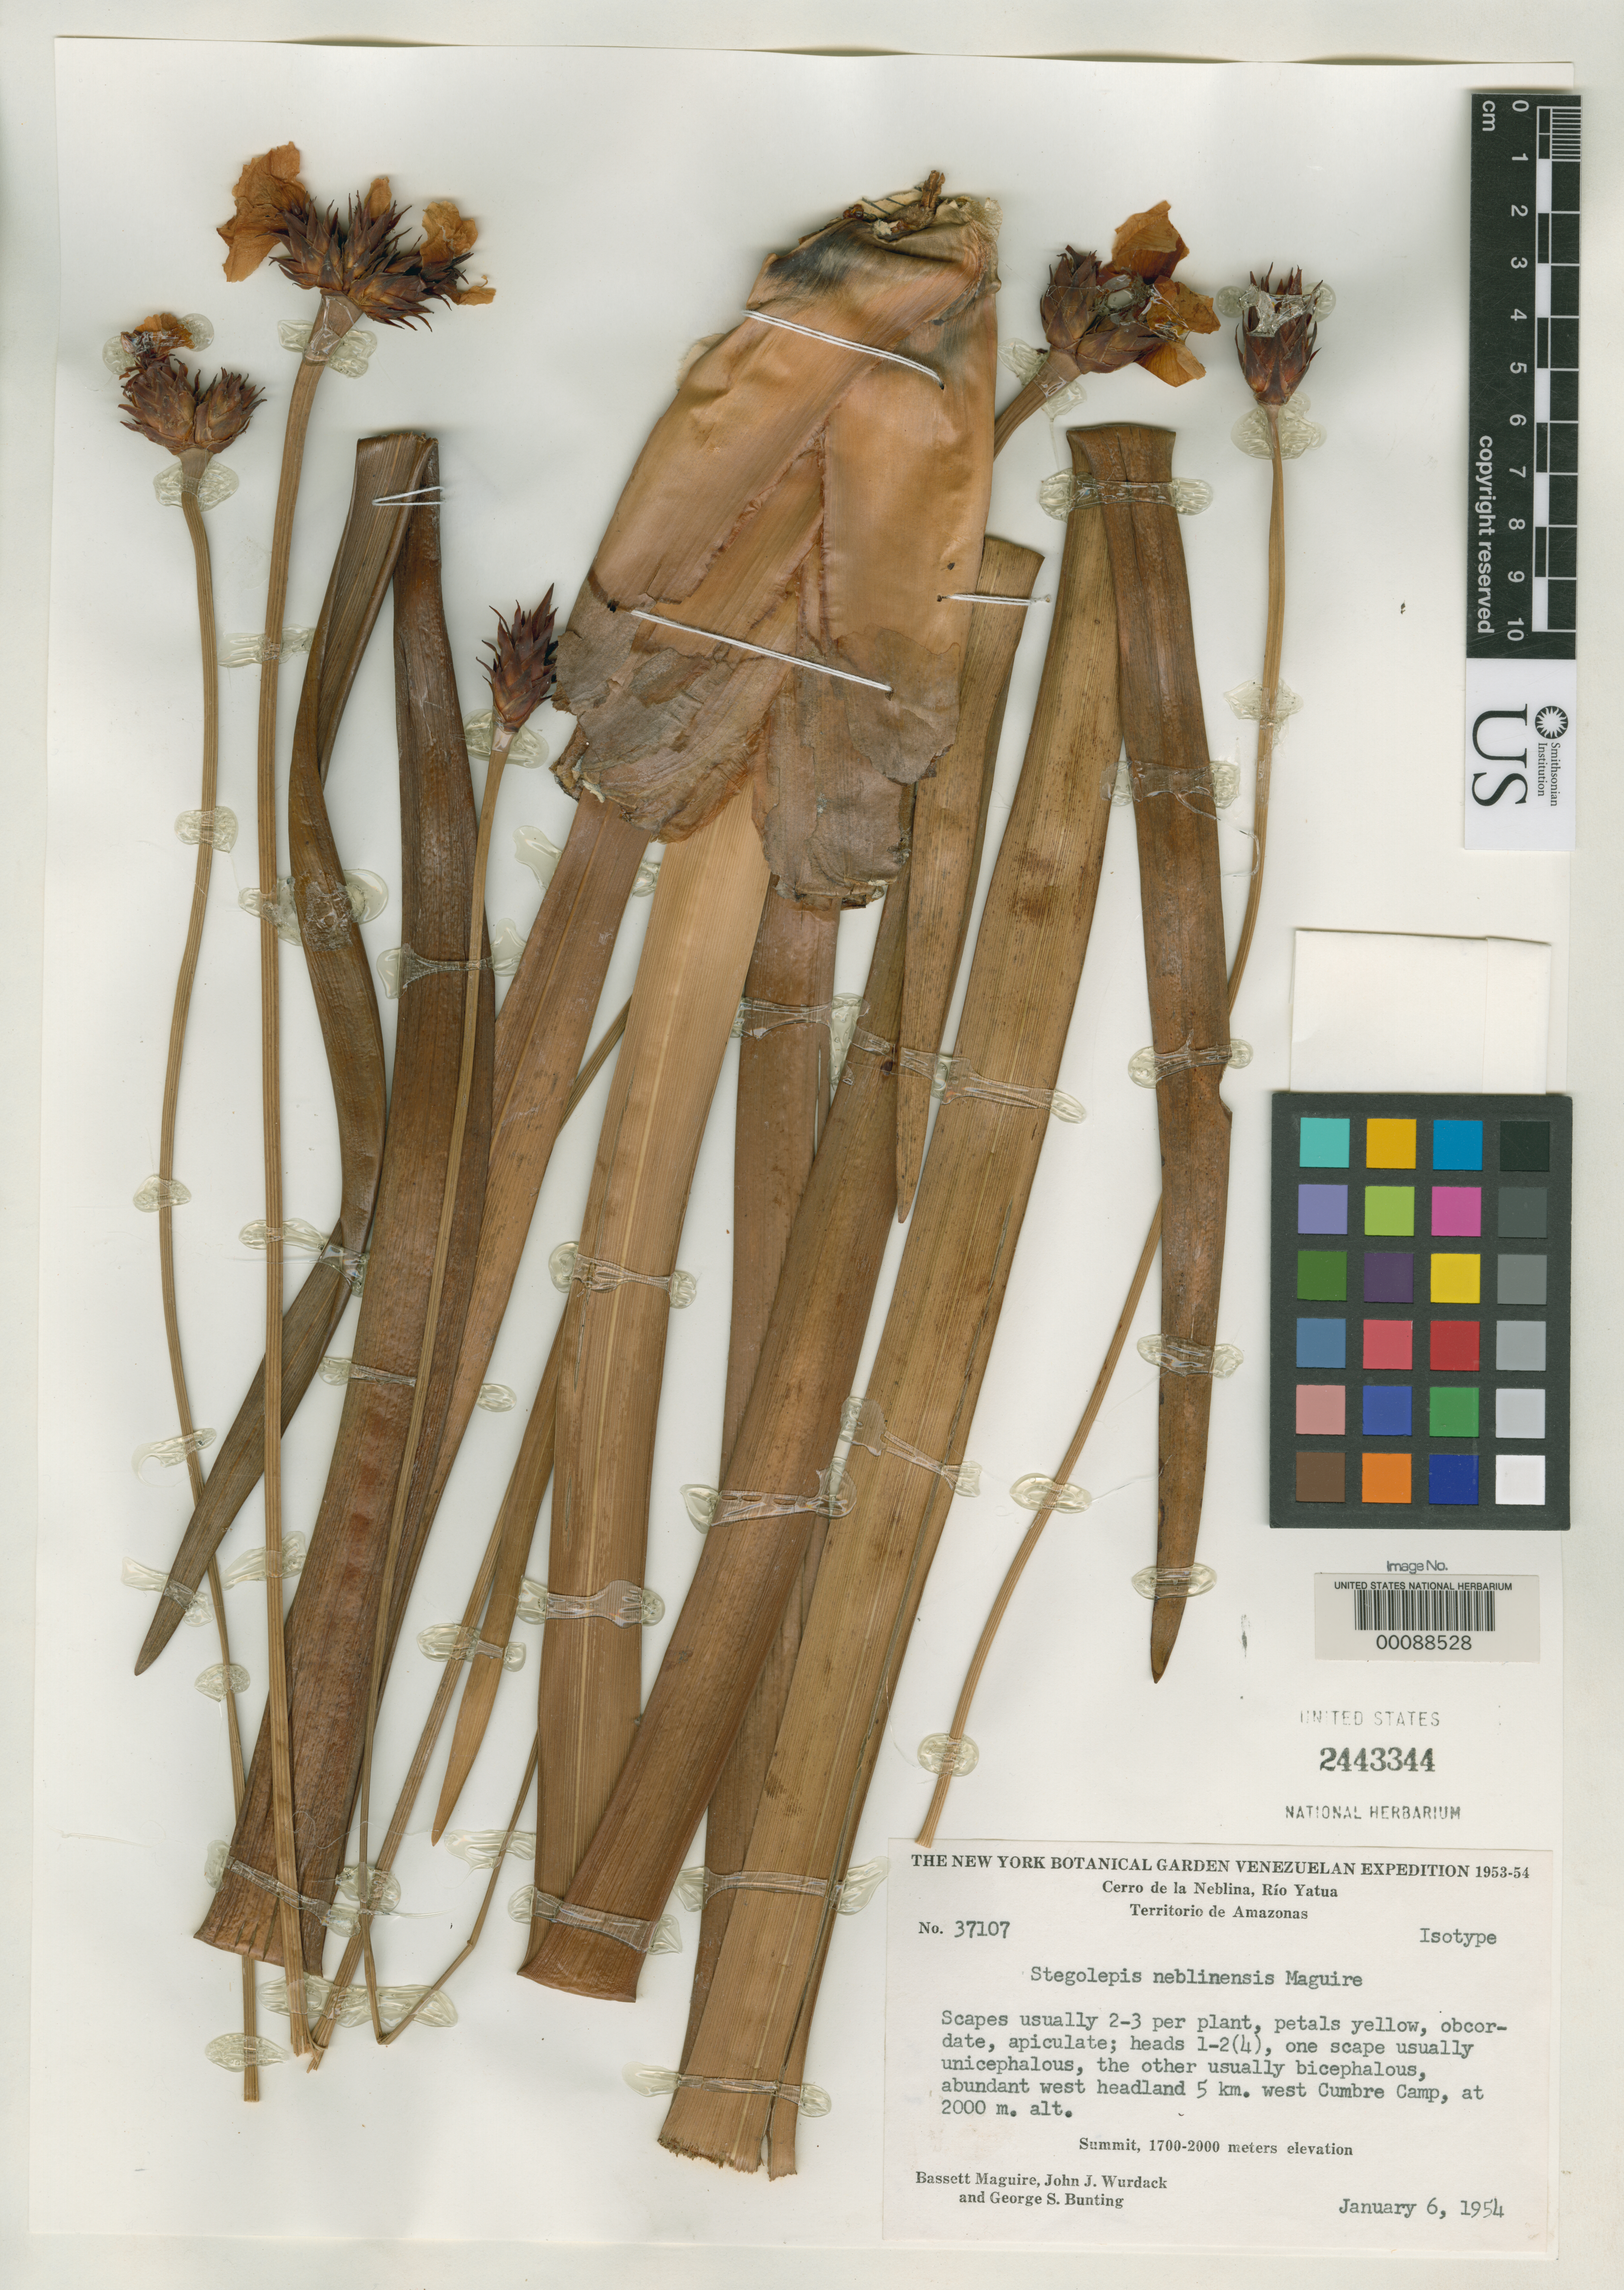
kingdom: Plantae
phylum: Tracheophyta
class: Liliopsida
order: Poales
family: Rapateaceae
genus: Stegolepis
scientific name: Stegolepis neblinensis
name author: Maguire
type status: Isotype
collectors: B. Maguire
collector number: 37107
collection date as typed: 06 Jan 1954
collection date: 1954-01-06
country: Venezuela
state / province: Amazonas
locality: Cerro de La Neblina.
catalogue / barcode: US 2443344